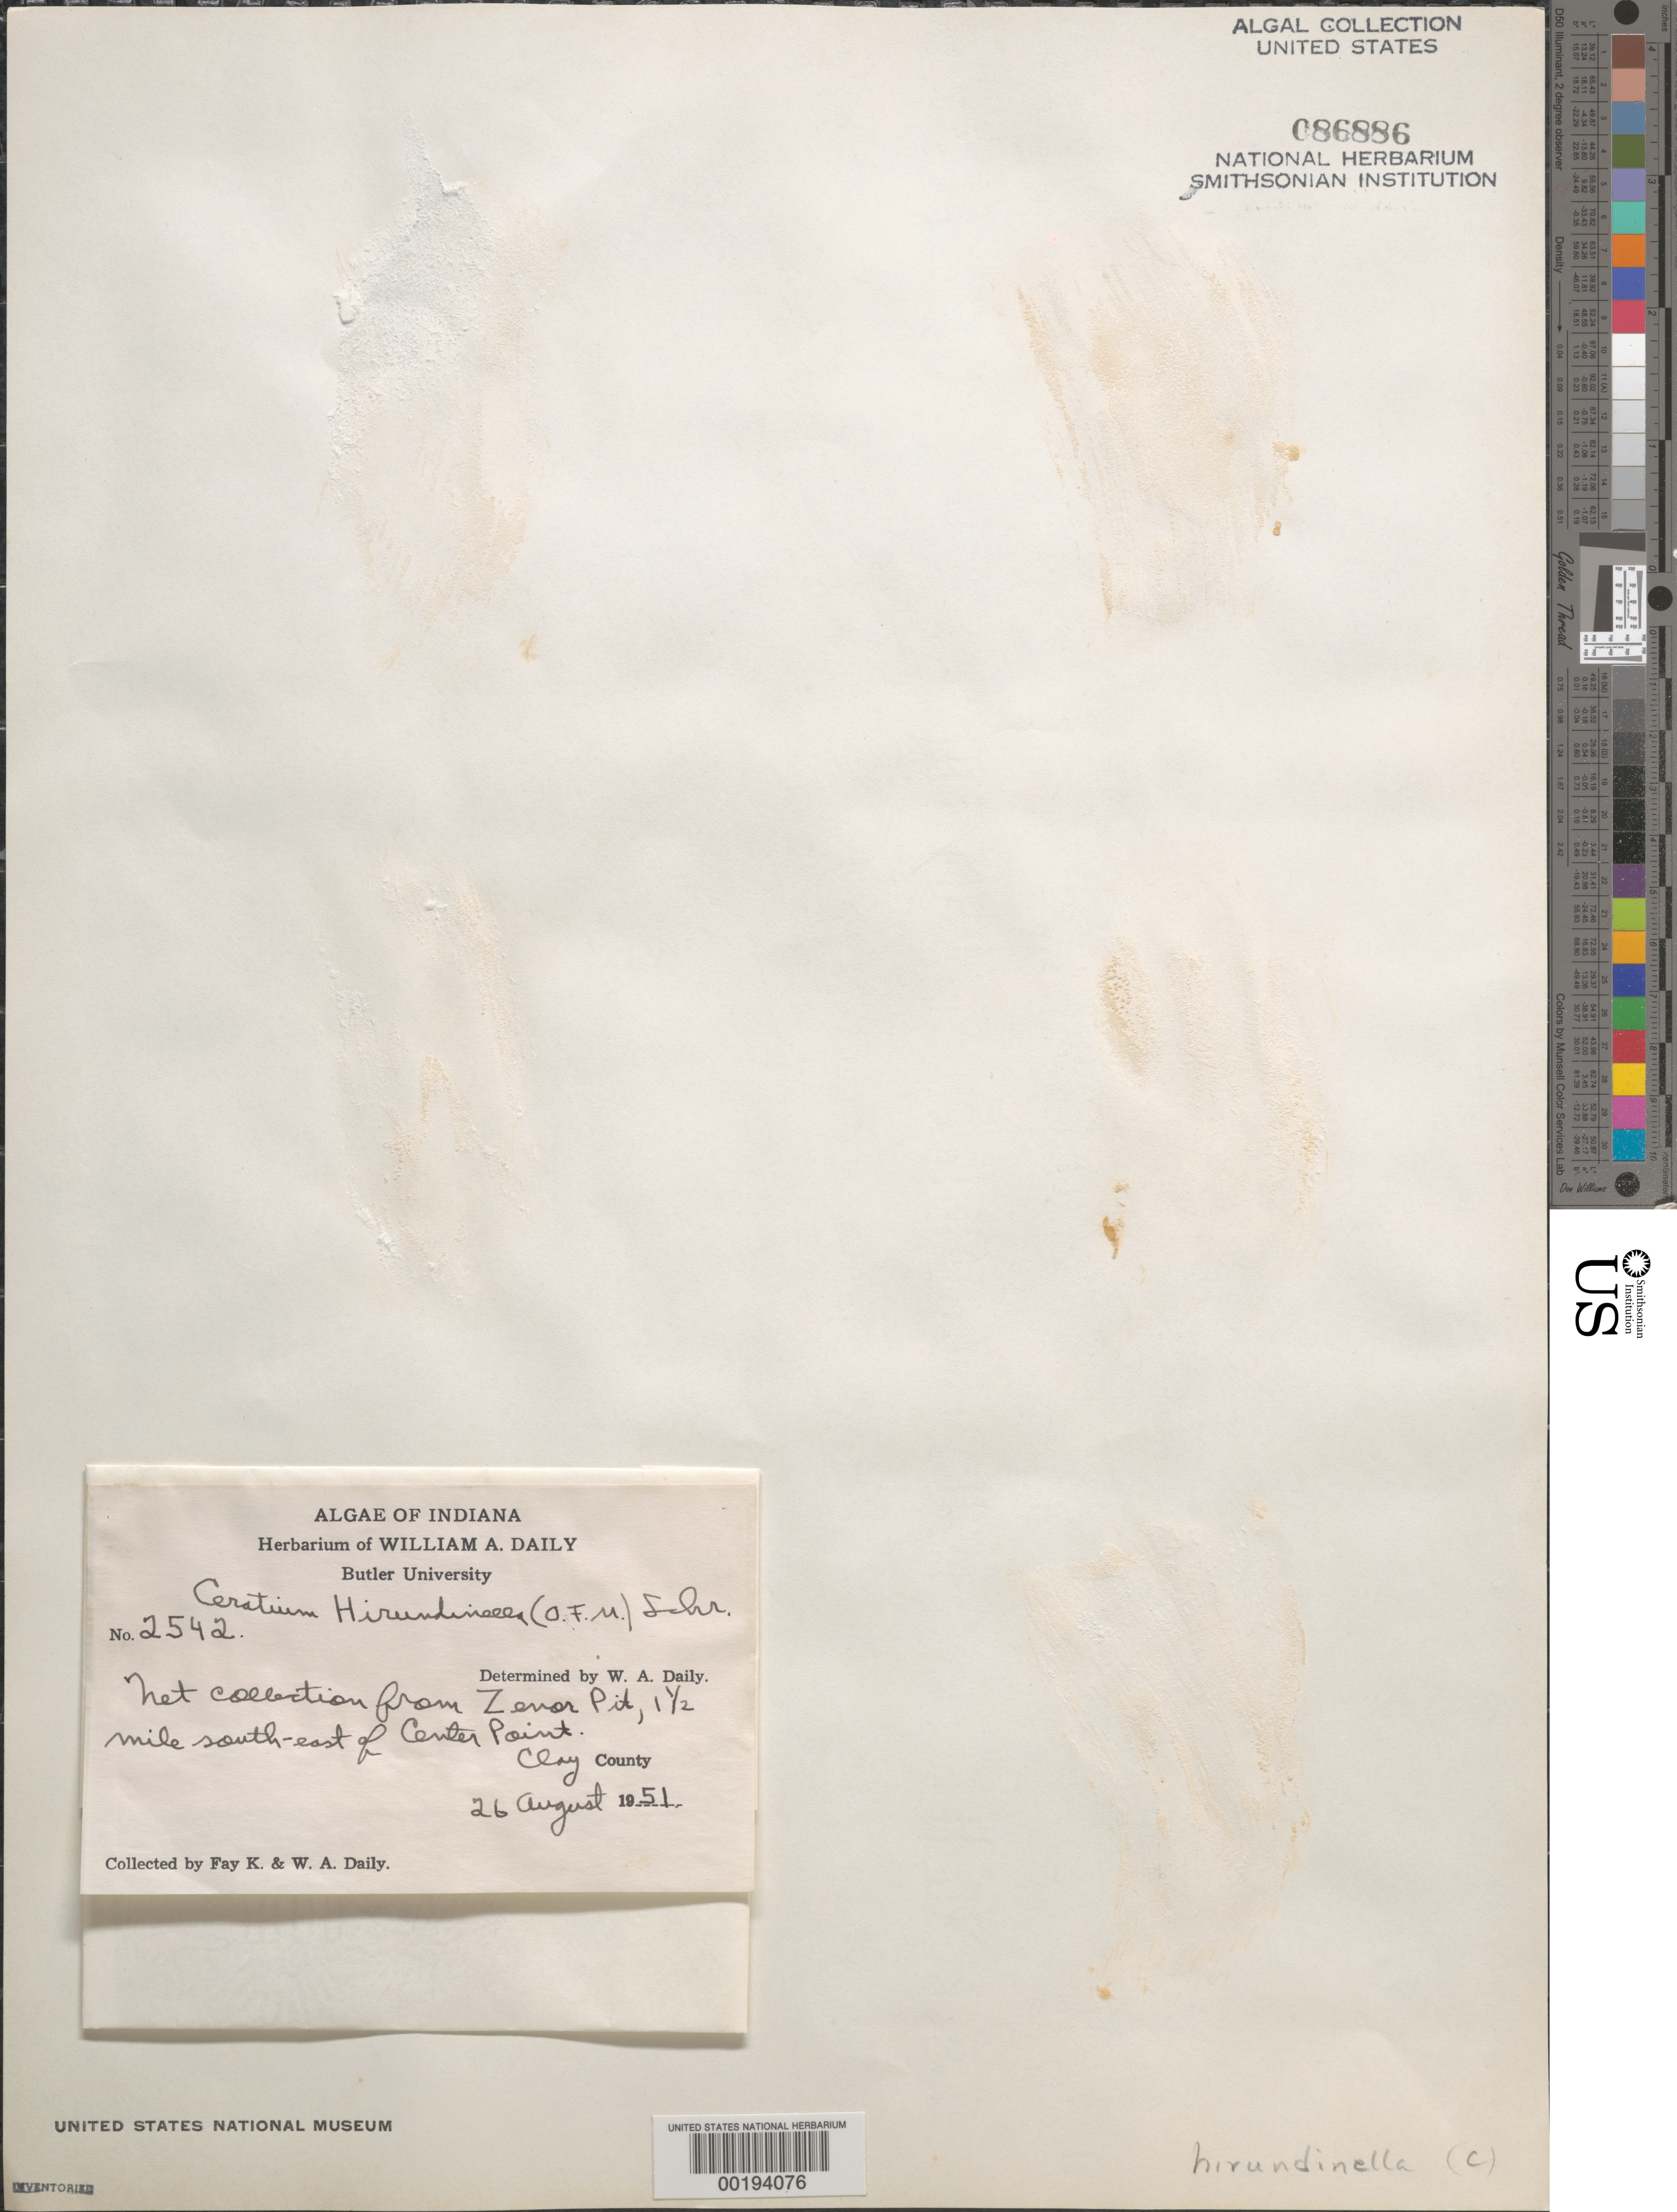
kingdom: Chromista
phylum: Myzozoa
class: Dinophyceae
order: Gonyaulacales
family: Ceratiaceae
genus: Ceratium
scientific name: Ceratium hirundinella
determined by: Daily, W. A.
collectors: F. Daily & W. Daily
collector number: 2542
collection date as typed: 26 Aug 1951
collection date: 1951-08-26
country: United States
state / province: Indiana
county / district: Clay County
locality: Zenor Pit, 1.5 miles southeast of Center Point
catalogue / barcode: US 86886